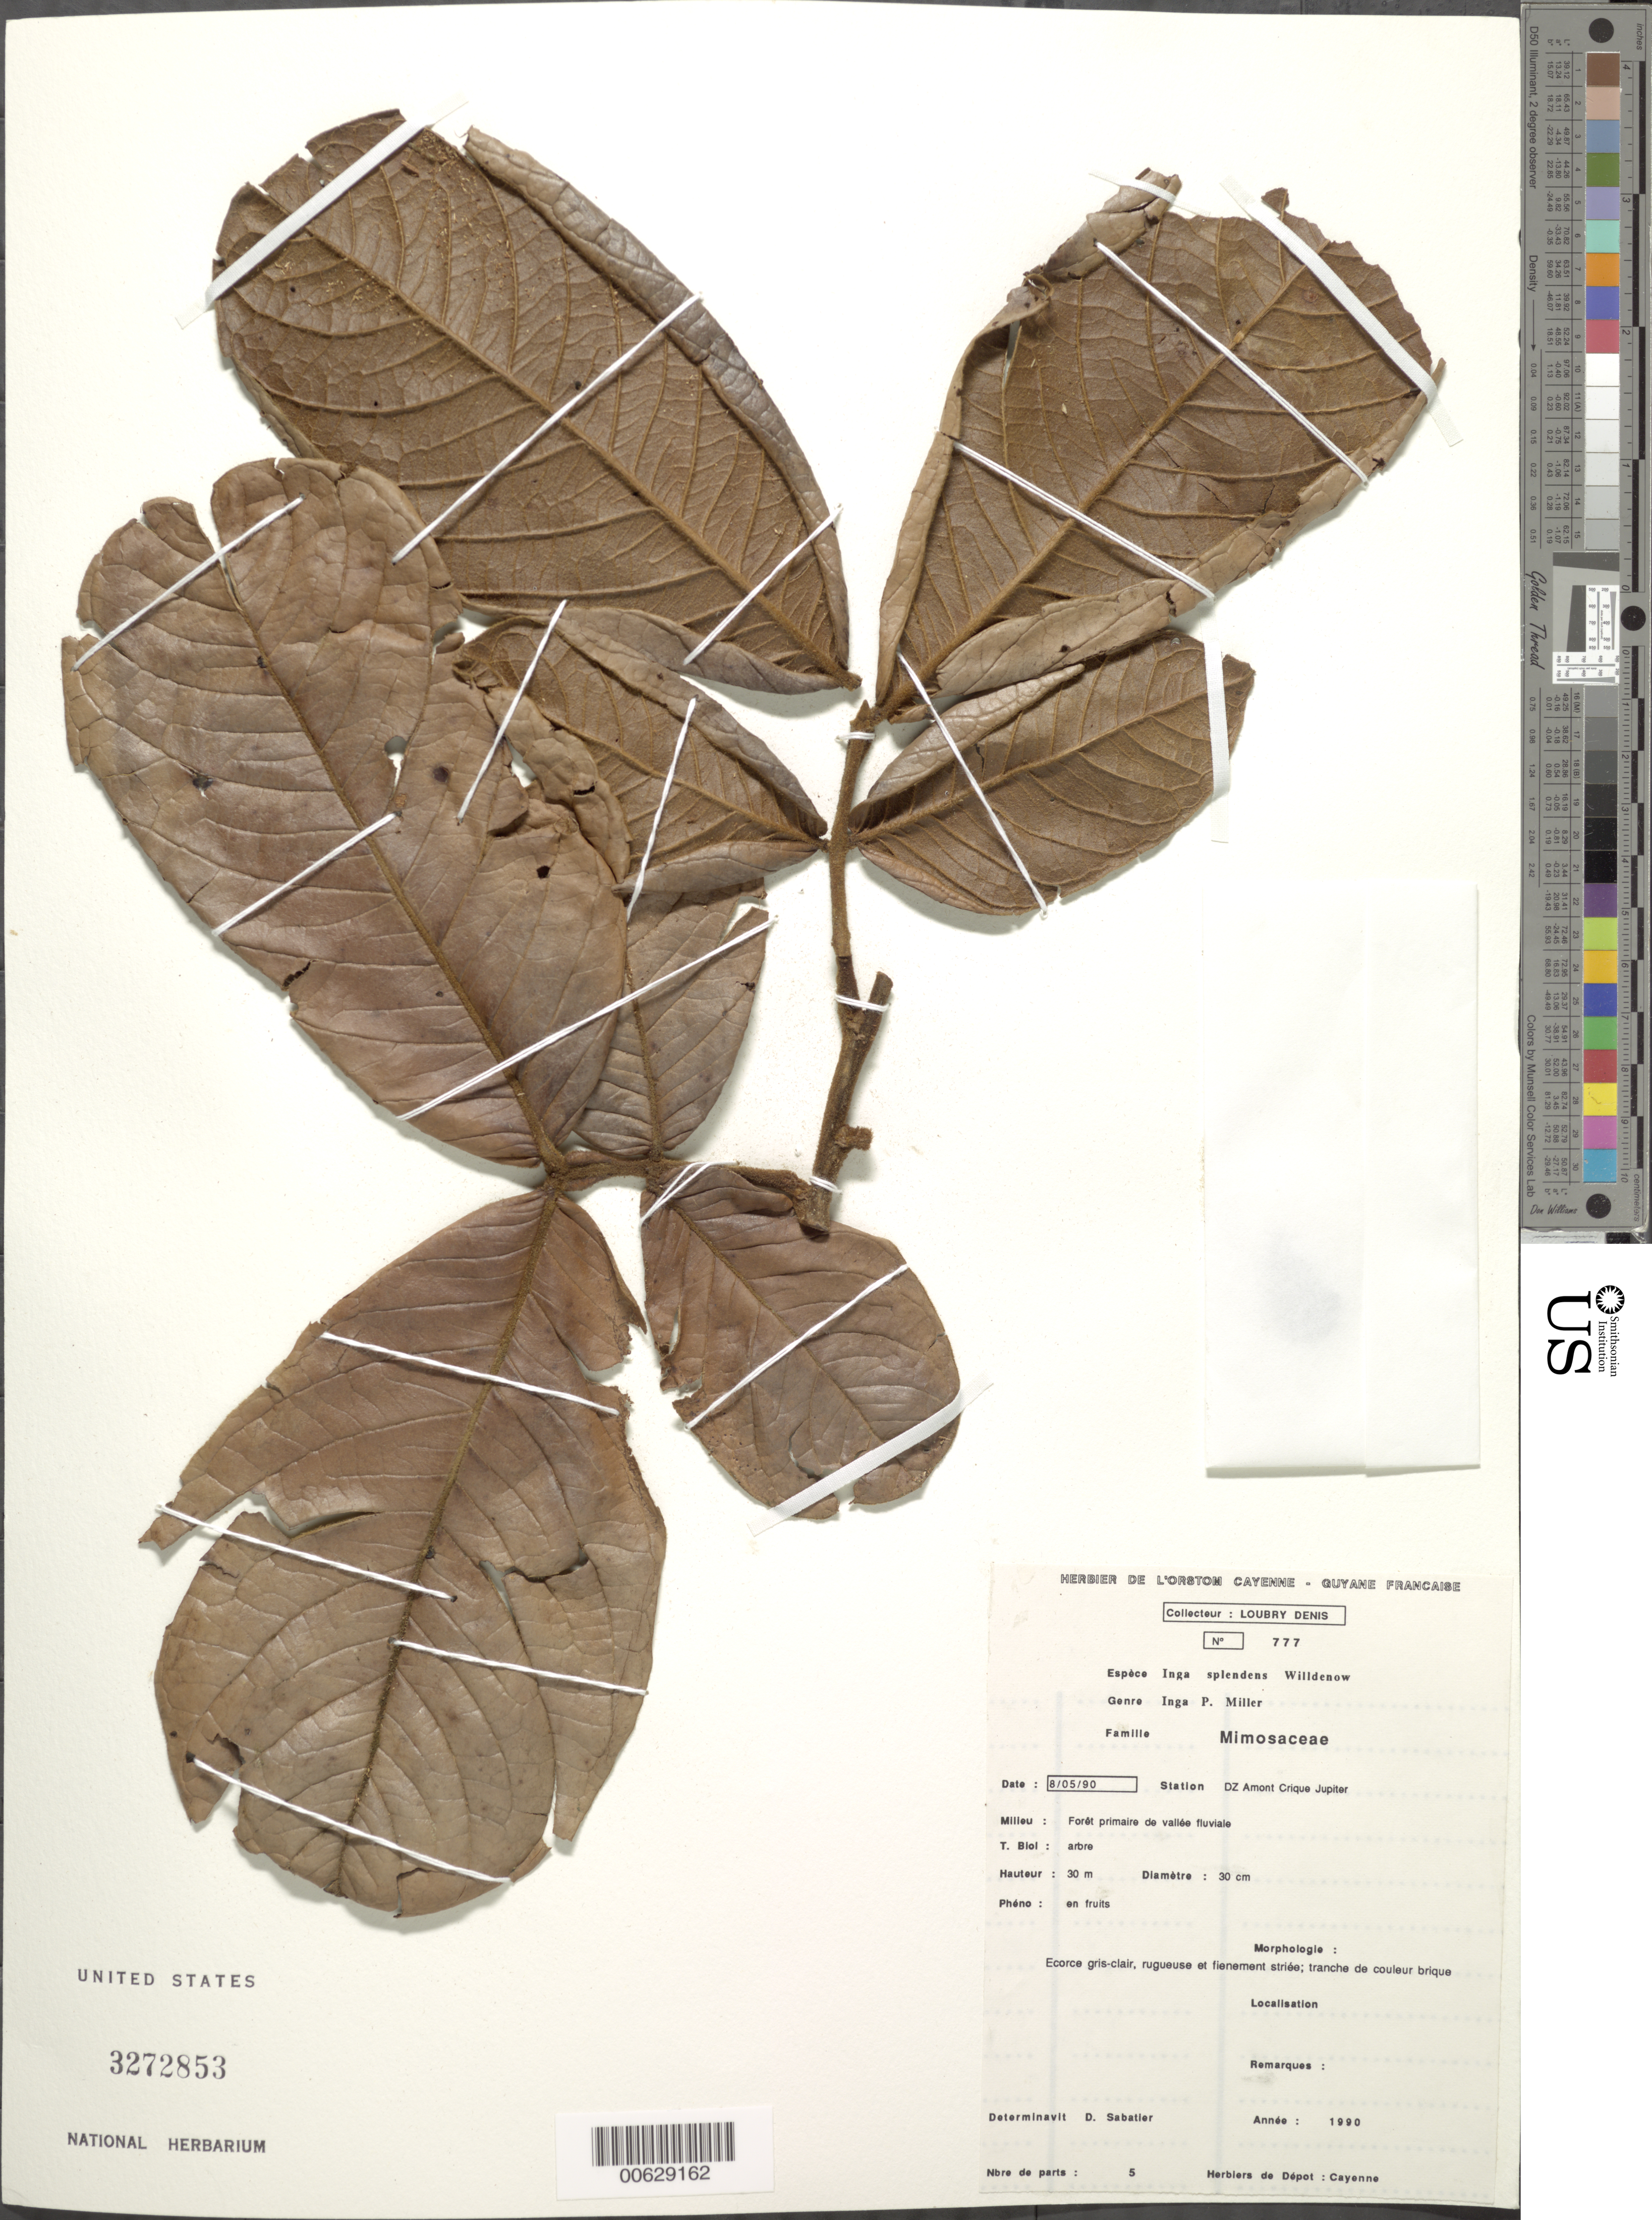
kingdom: Plantae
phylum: Tracheophyta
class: Magnoliopsida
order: Fabales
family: Fabaceae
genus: Inga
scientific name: Inga splendens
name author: Willd.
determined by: Sabatier, D.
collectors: D. Loubry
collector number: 777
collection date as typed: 8-May-90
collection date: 1990-05-08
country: French Guiana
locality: DZ amont Crique Jupiter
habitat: Foret primaire de vallee fluviale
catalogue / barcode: US 3272853